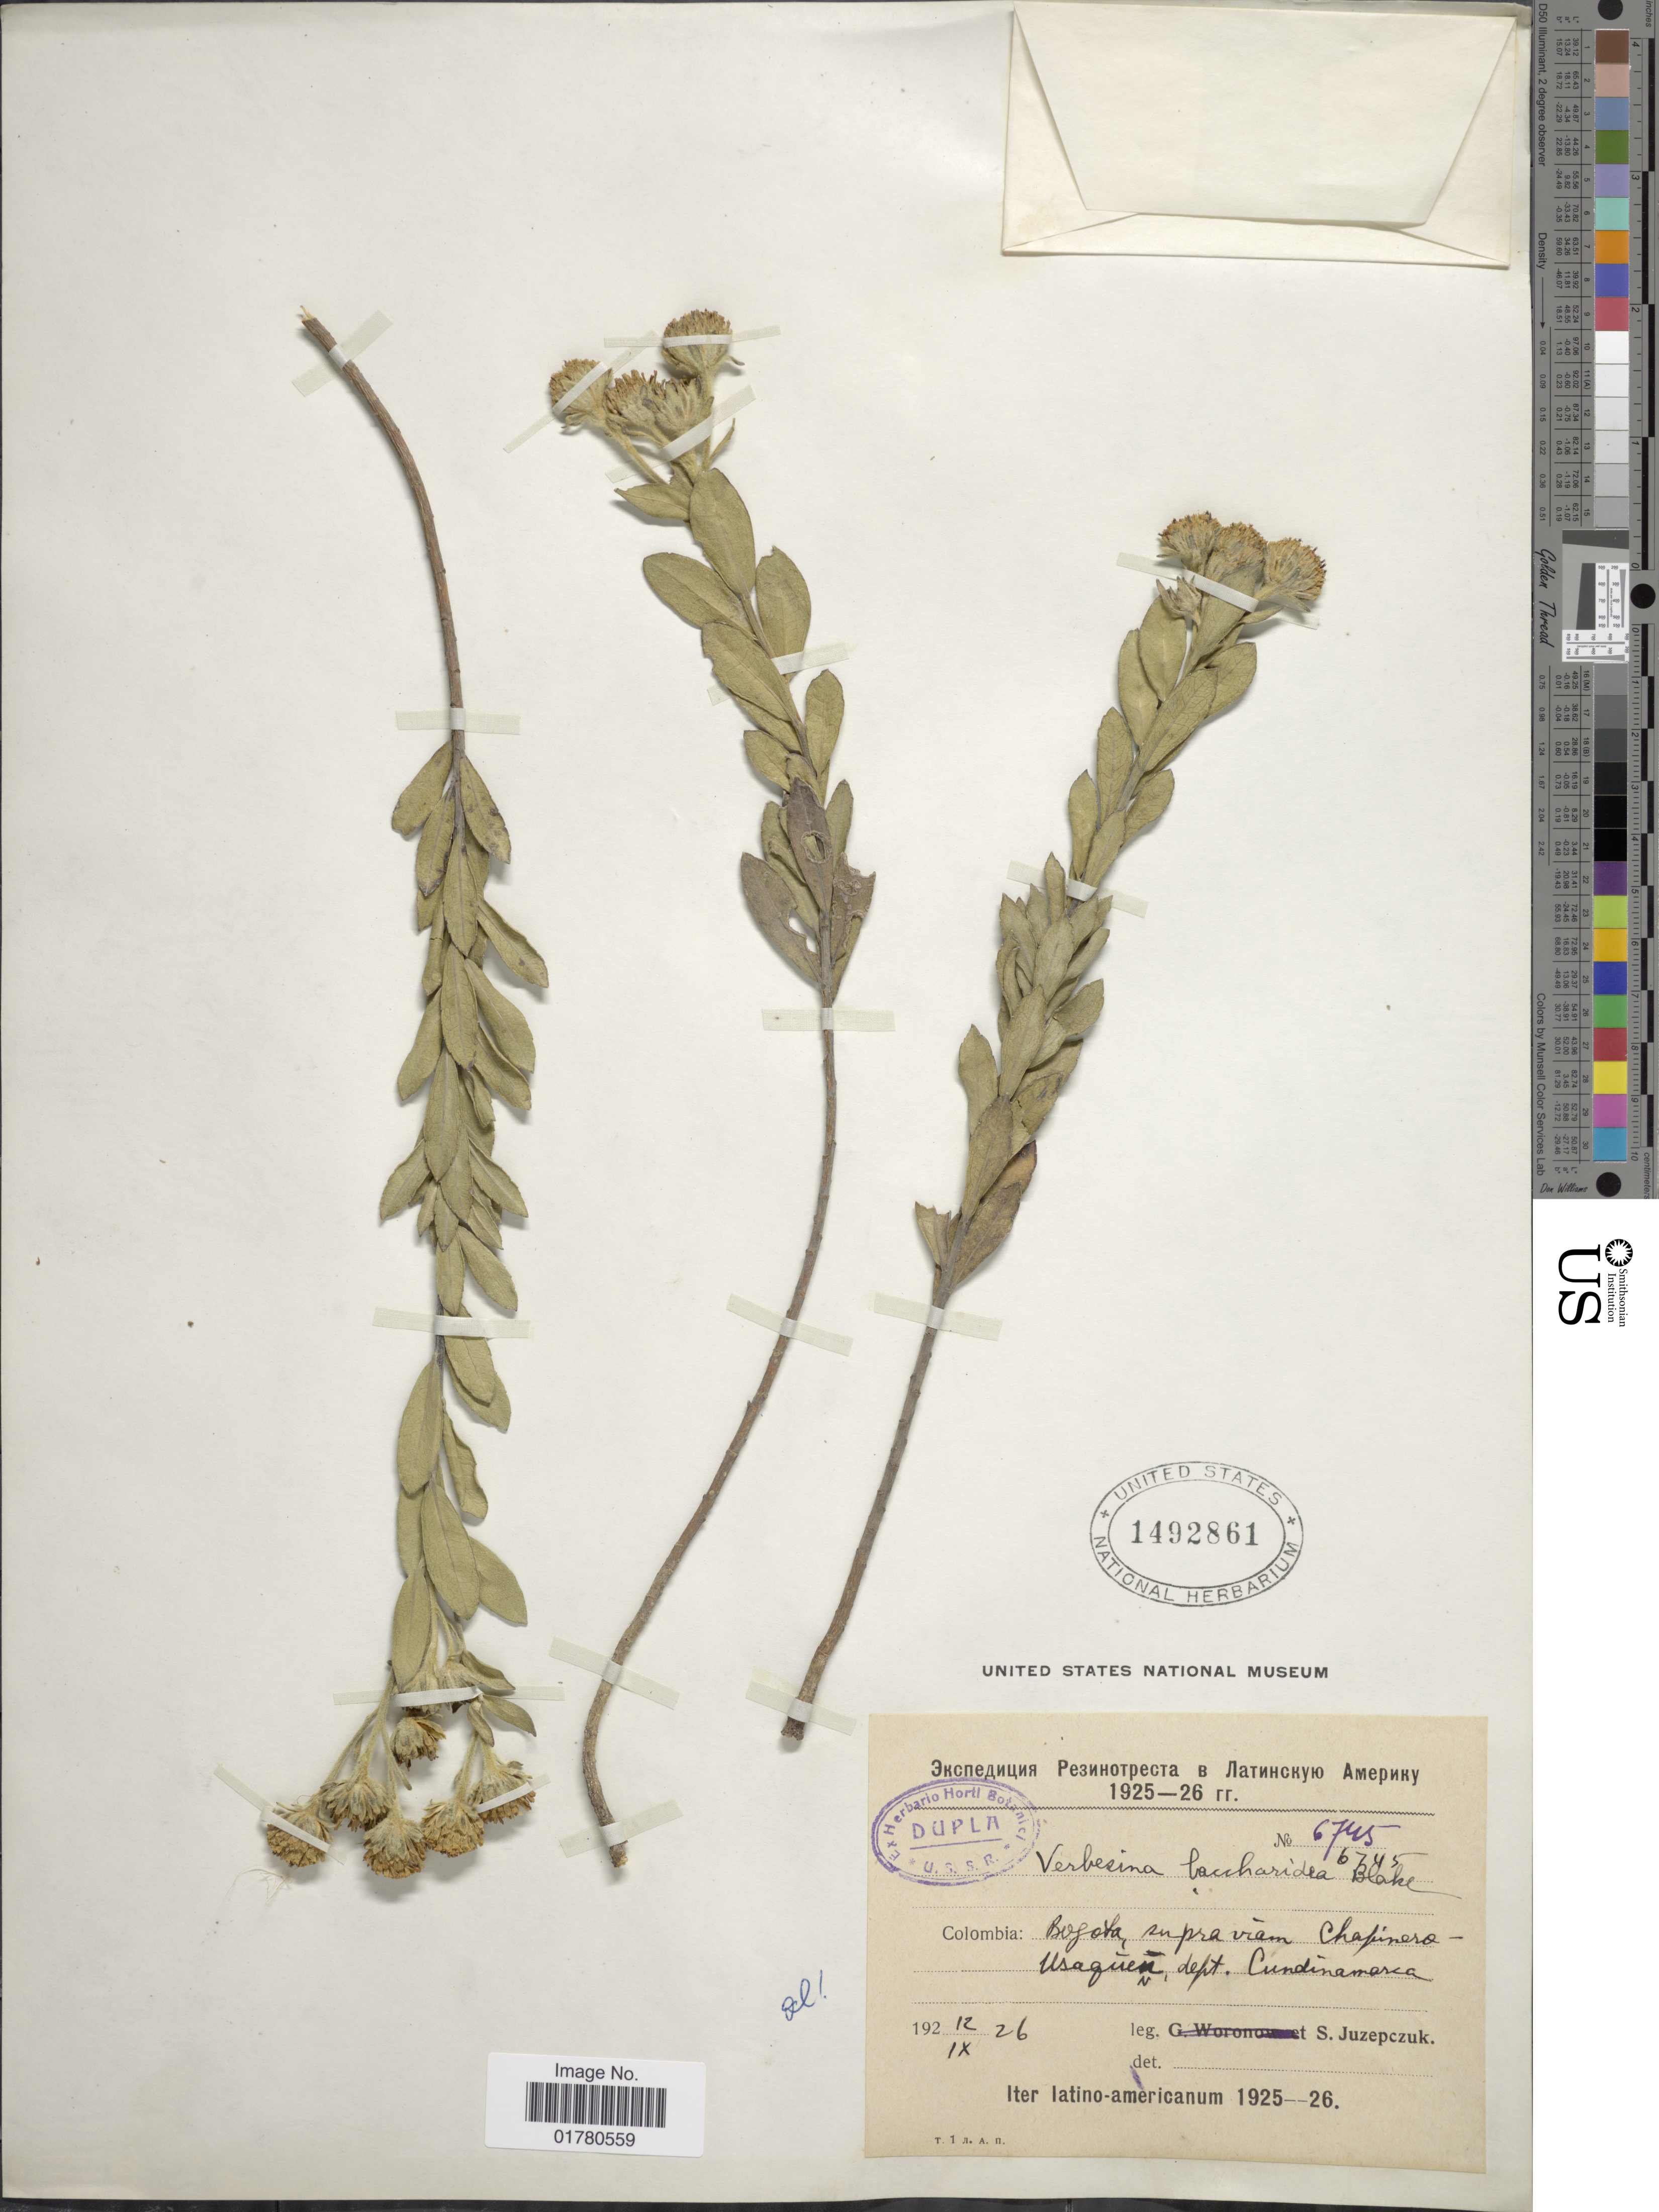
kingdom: Plantae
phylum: Tracheophyta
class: Magnoliopsida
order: Asterales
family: Asteraceae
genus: Verbesina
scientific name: Verbesina baccharides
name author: S.F. Blake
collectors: S. V. Juzepczuk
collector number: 6745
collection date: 1926-09-12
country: Colombia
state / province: Cundinamarca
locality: Bogota supra viam Chapinero-Usaquen, dept Cundinamarca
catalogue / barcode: US 1492861